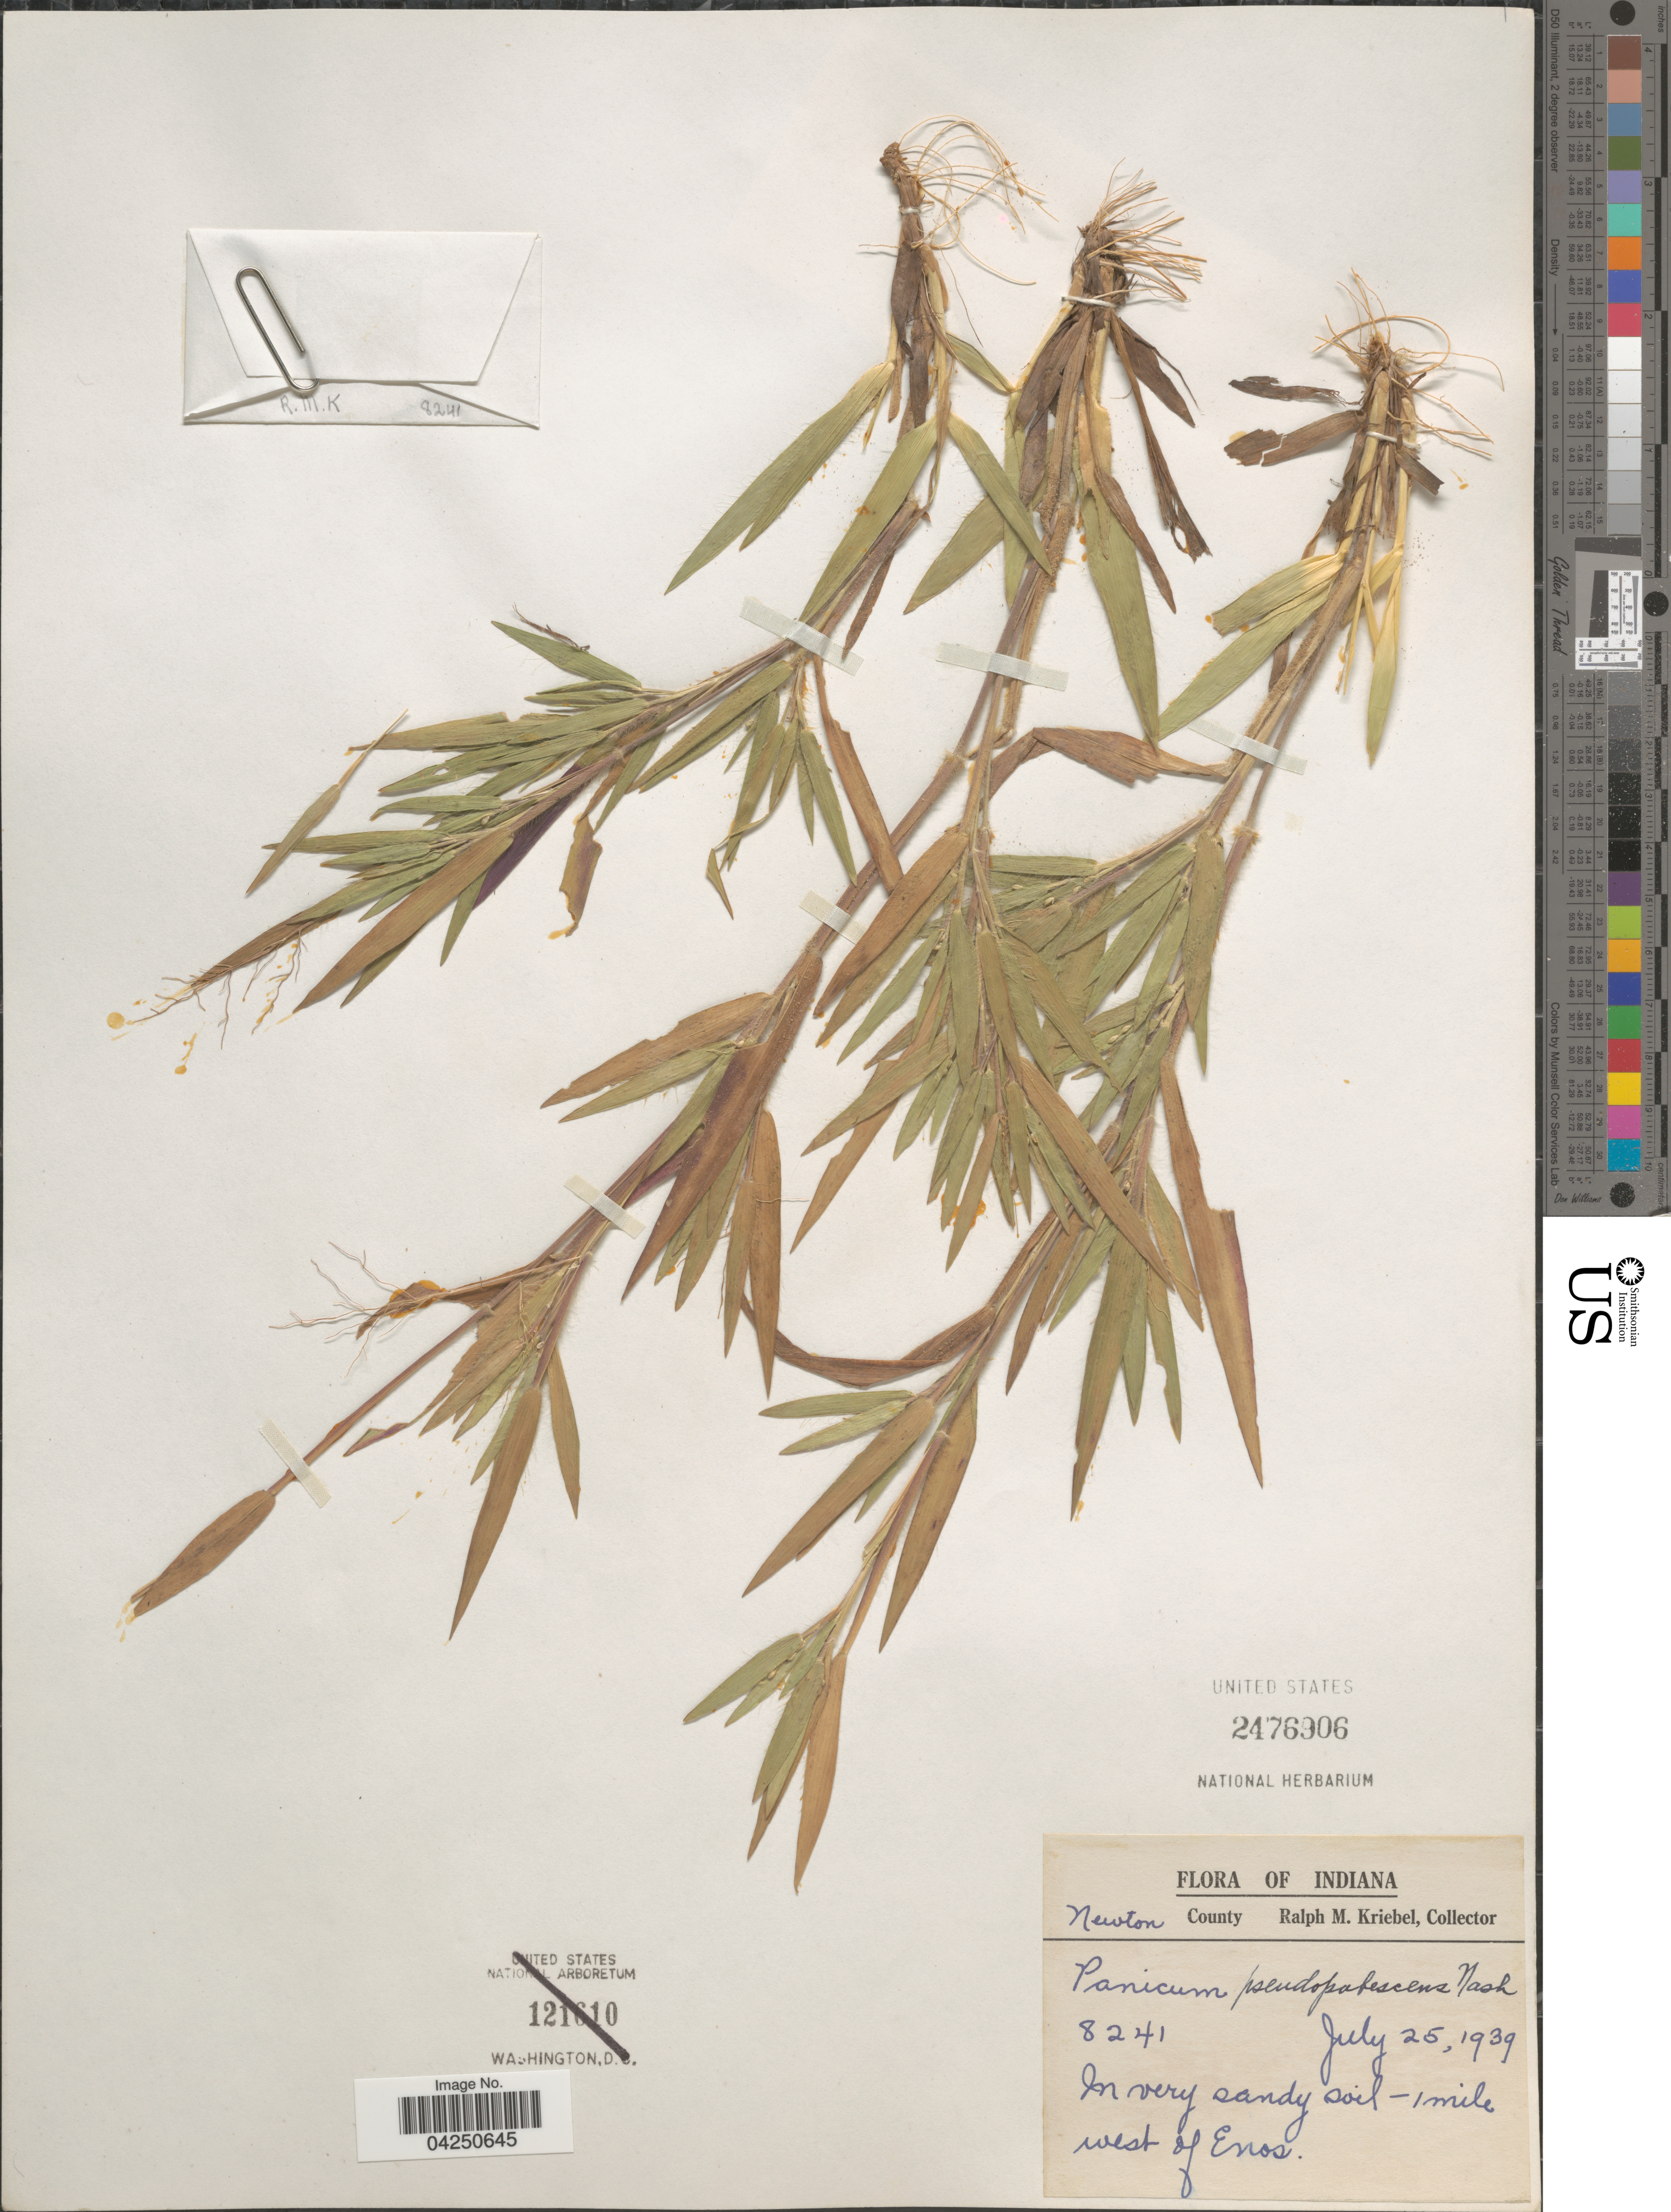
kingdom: Plantae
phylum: Tracheophyta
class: Liliopsida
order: Poales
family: Poaceae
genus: Dichanthelium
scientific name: Dichanthelium acuminatum var. acuminatum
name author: (Sw.) Gould & C.A. Clark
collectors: R. M. Kriebel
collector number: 8241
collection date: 1939-07-25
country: United States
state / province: Indiana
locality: Newton County. In very sandy soil-1 mile west of Enos.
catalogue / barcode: US 2476906